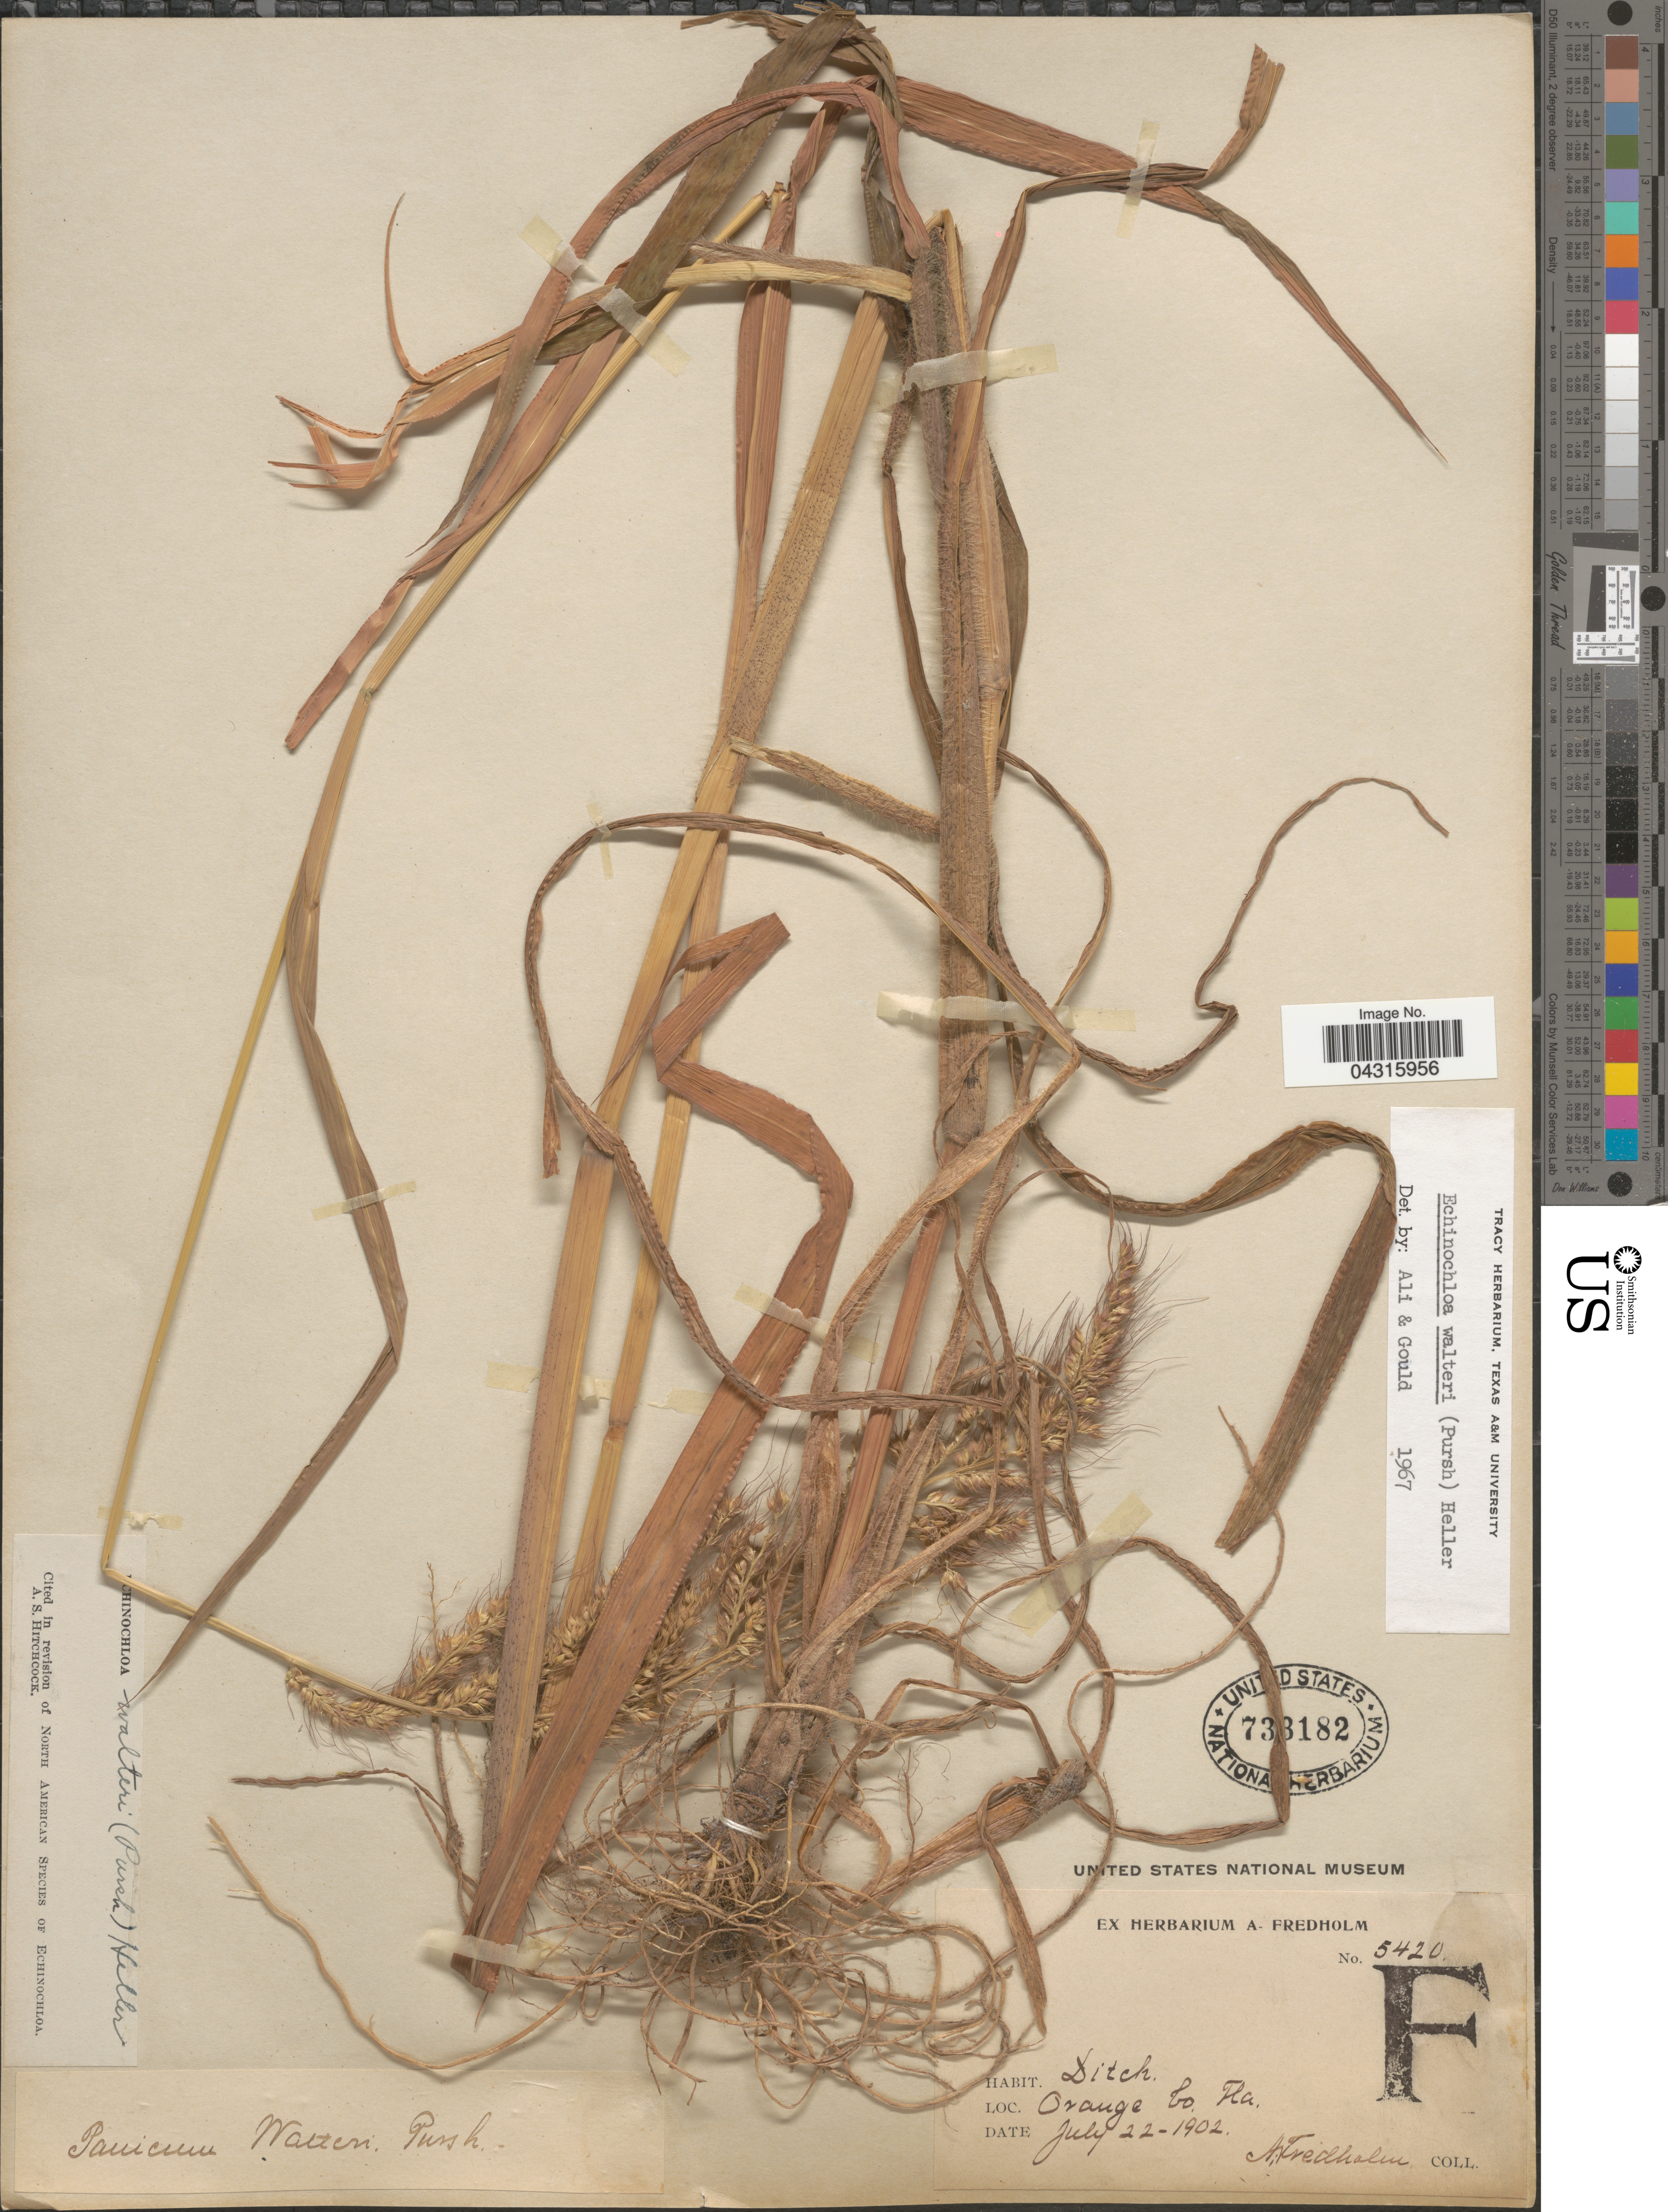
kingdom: Plantae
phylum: Tracheophyta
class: Liliopsida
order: Poales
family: Poaceae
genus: Echinochloa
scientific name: Echinochloa walteri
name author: (Pursh) A. Heller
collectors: A. Fredholm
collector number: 5420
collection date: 1902-07-22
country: United States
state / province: Florida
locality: Ditch. Orange Co.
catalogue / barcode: US 733182